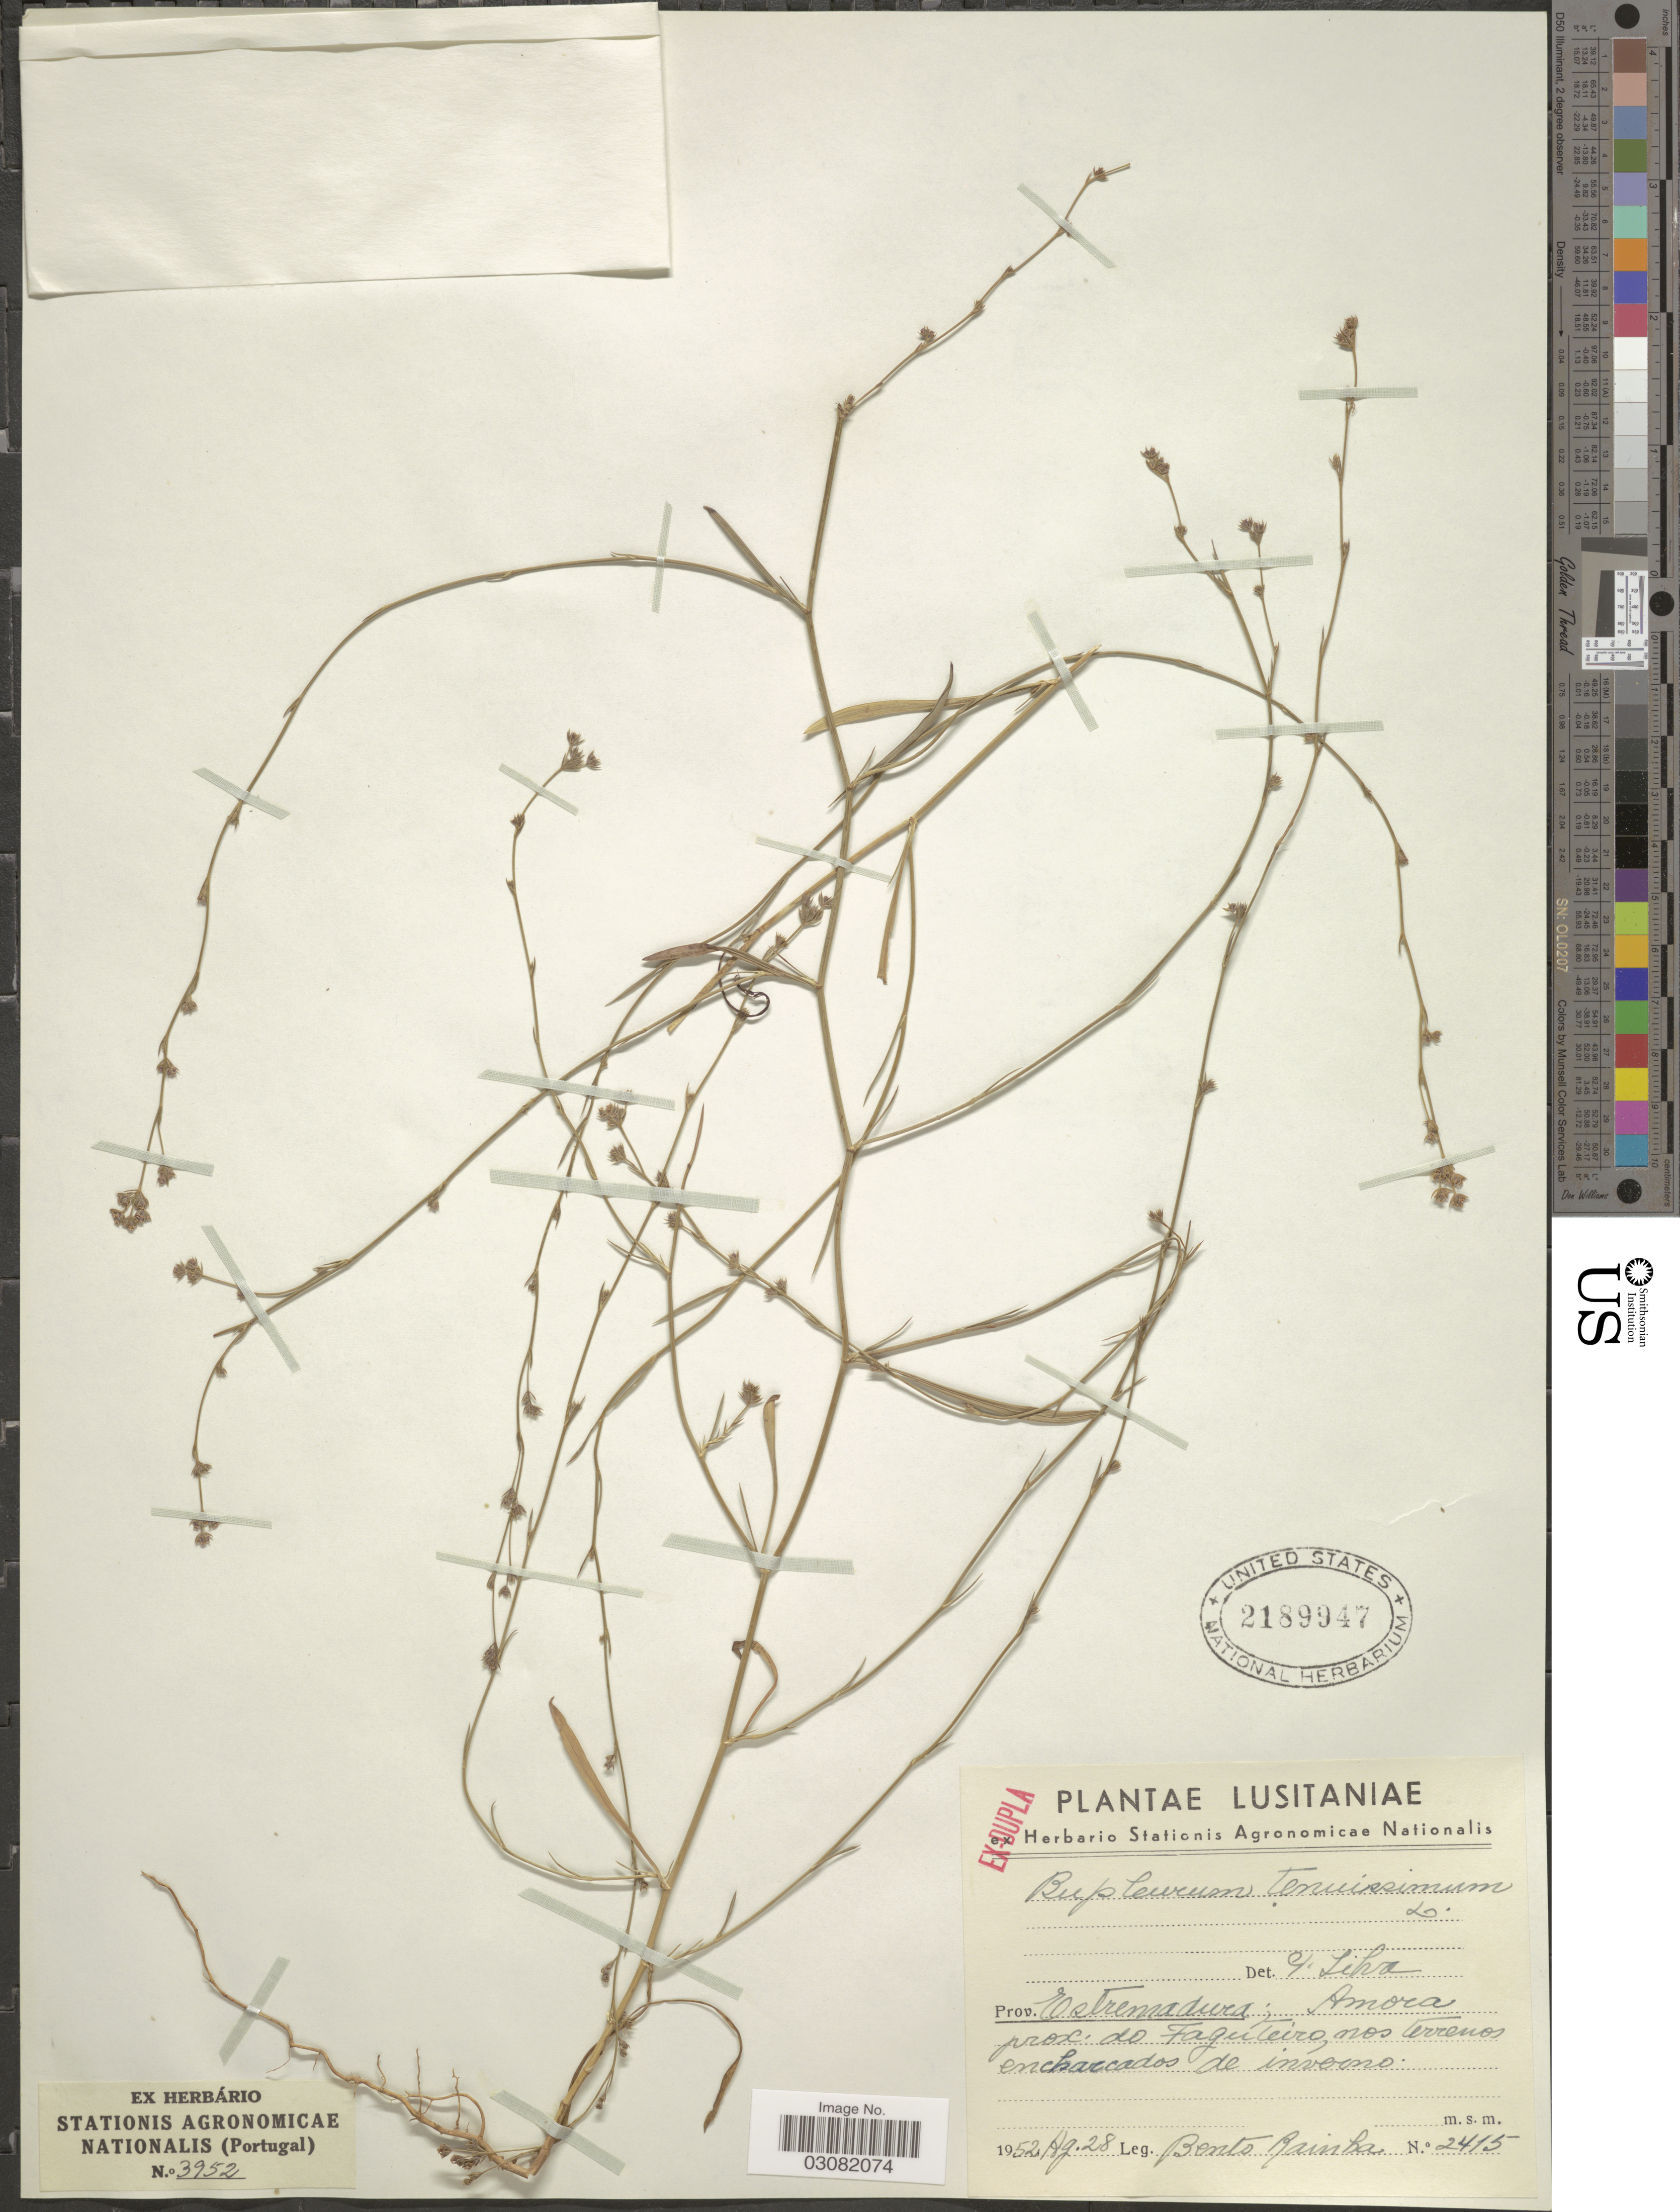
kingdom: Plantae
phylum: Tracheophyta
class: Magnoliopsida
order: Apiales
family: Apiaceae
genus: Bupleurum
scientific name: Bupleurum tenuissimum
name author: L.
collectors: B. Rainha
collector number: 2415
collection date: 1952-08-28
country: Portugal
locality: Lusitaniae, Prov. Estremadura; Amora prox. do Fagúteiro, nos terrenos encharcados de invenso [interpreted].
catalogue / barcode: US 2189947